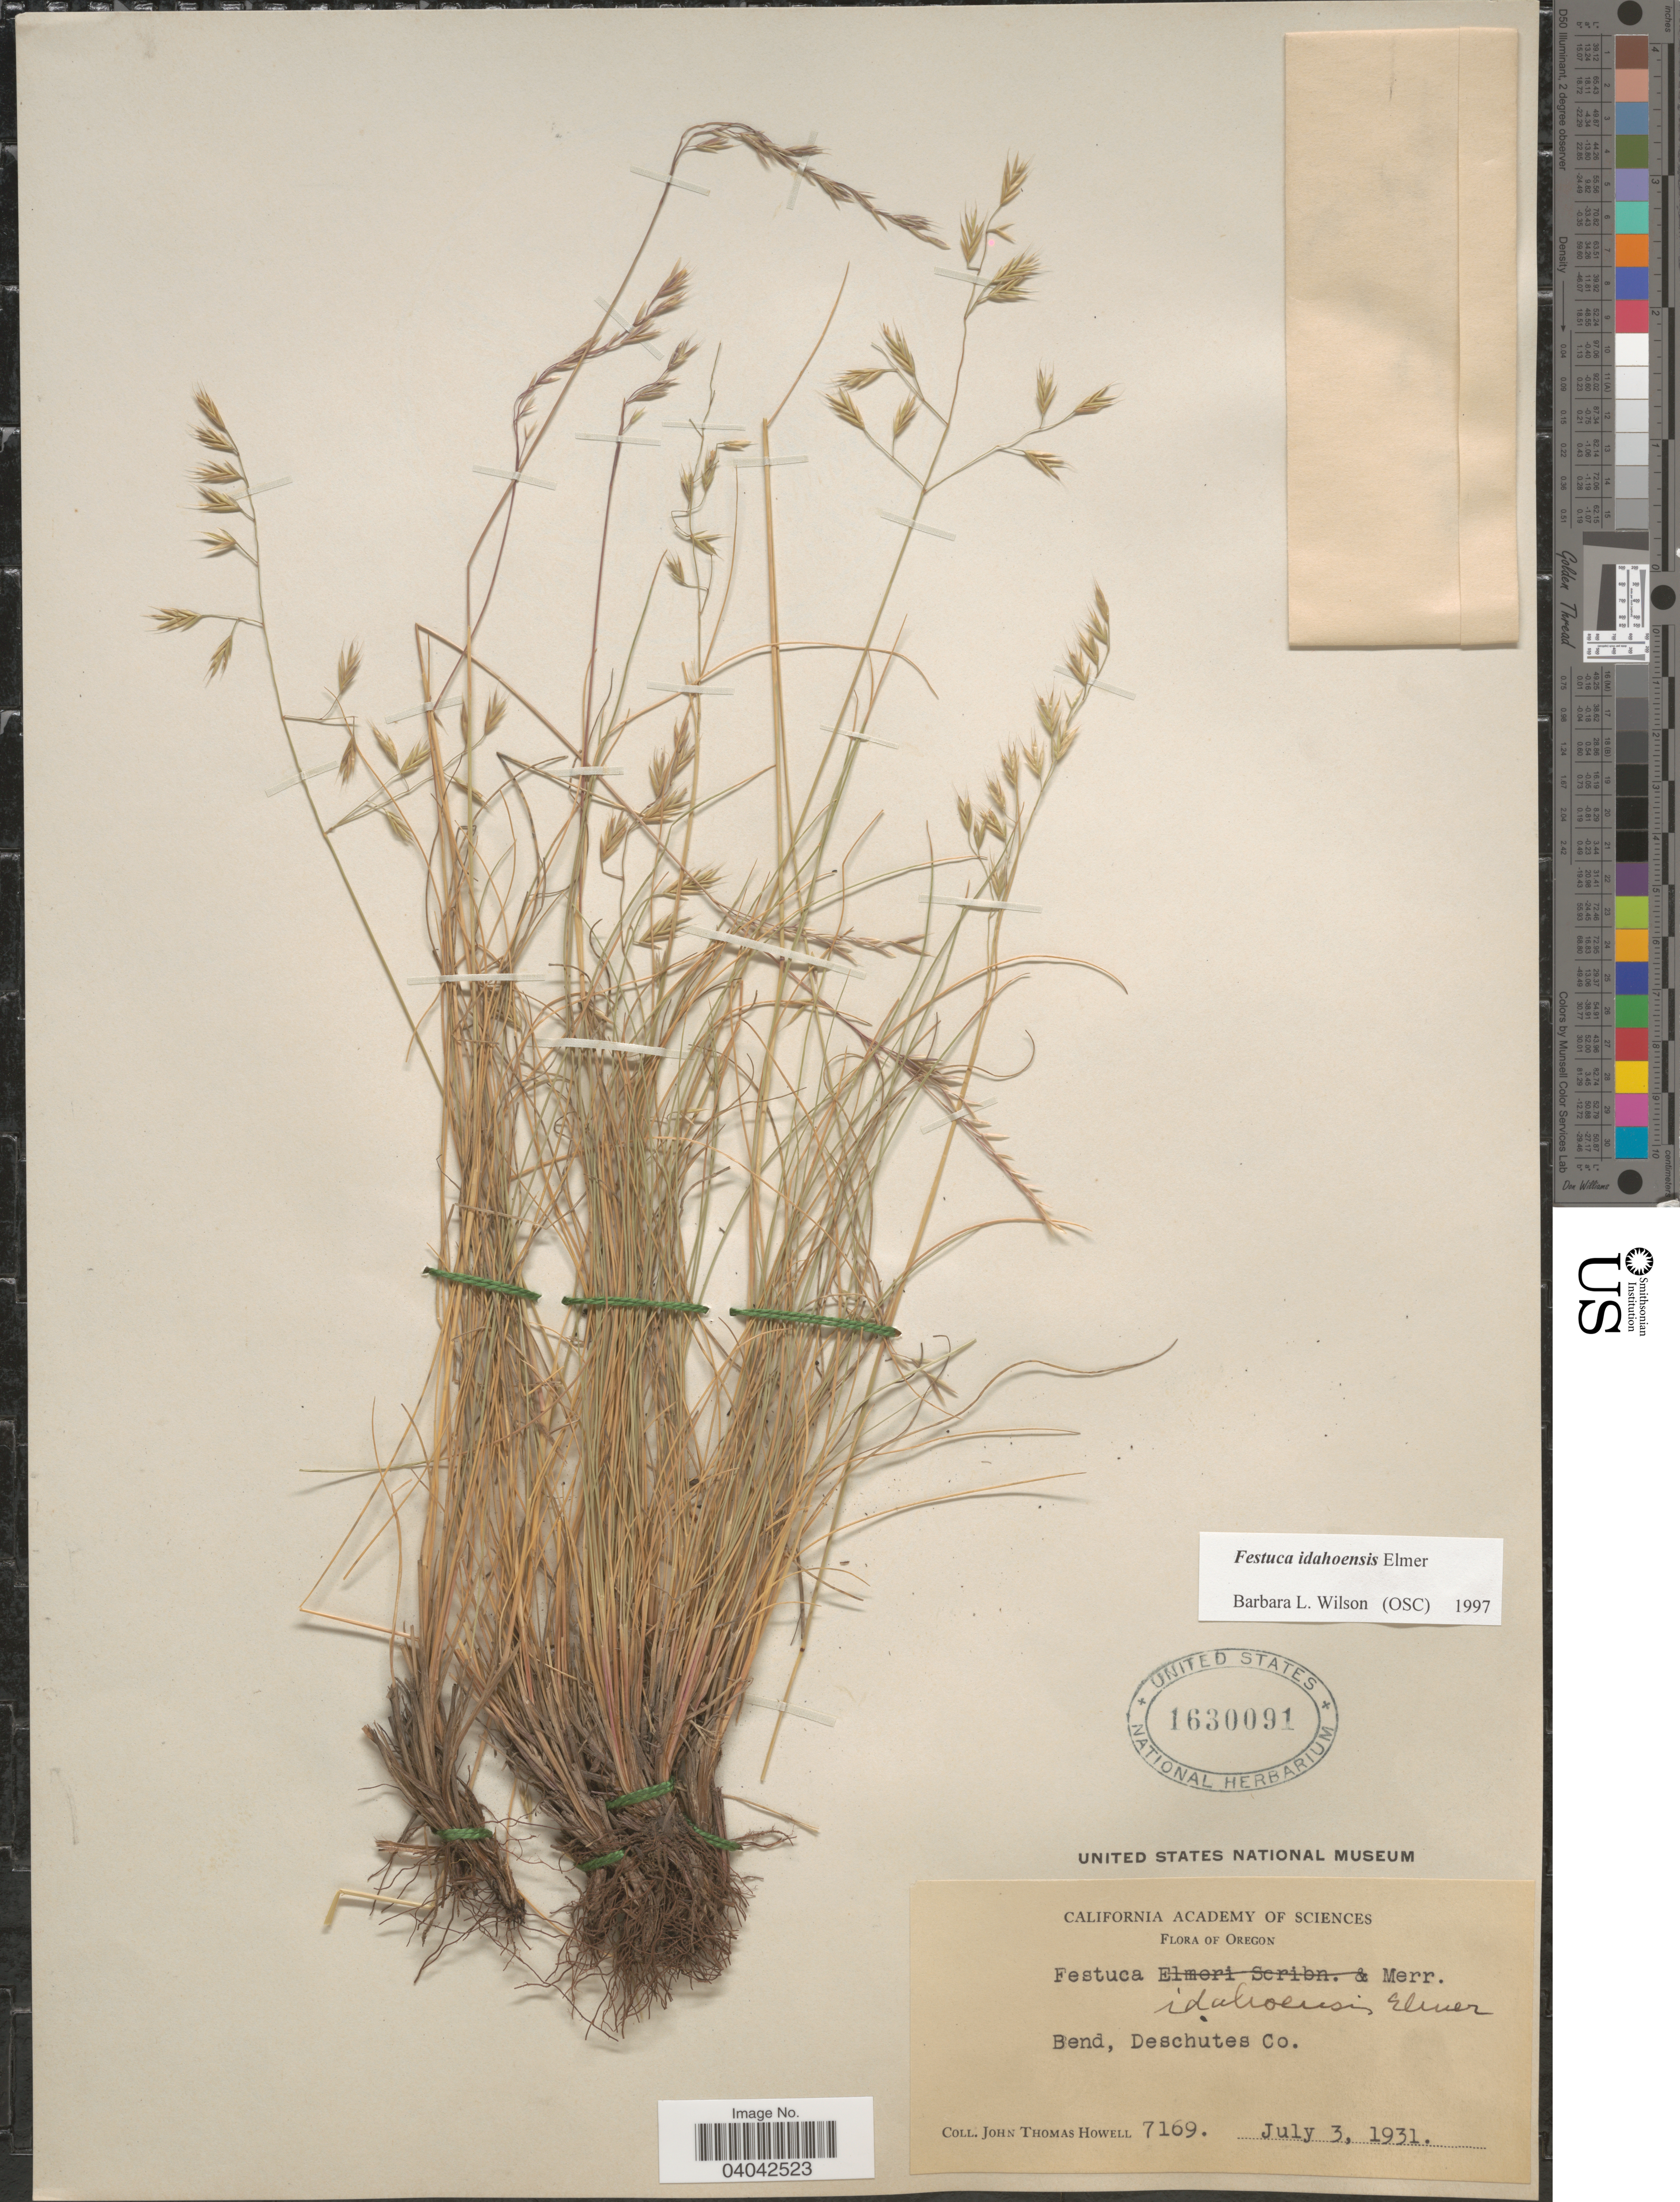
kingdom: Plantae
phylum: Tracheophyta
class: Liliopsida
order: Poales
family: Poaceae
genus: Festuca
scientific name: Festuca idahoensis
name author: Elmer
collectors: J. T. Howell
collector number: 7169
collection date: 1931-07-03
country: United States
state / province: Oregon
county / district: Deschutes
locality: Bend, Deschutes Co.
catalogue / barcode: US 1630091